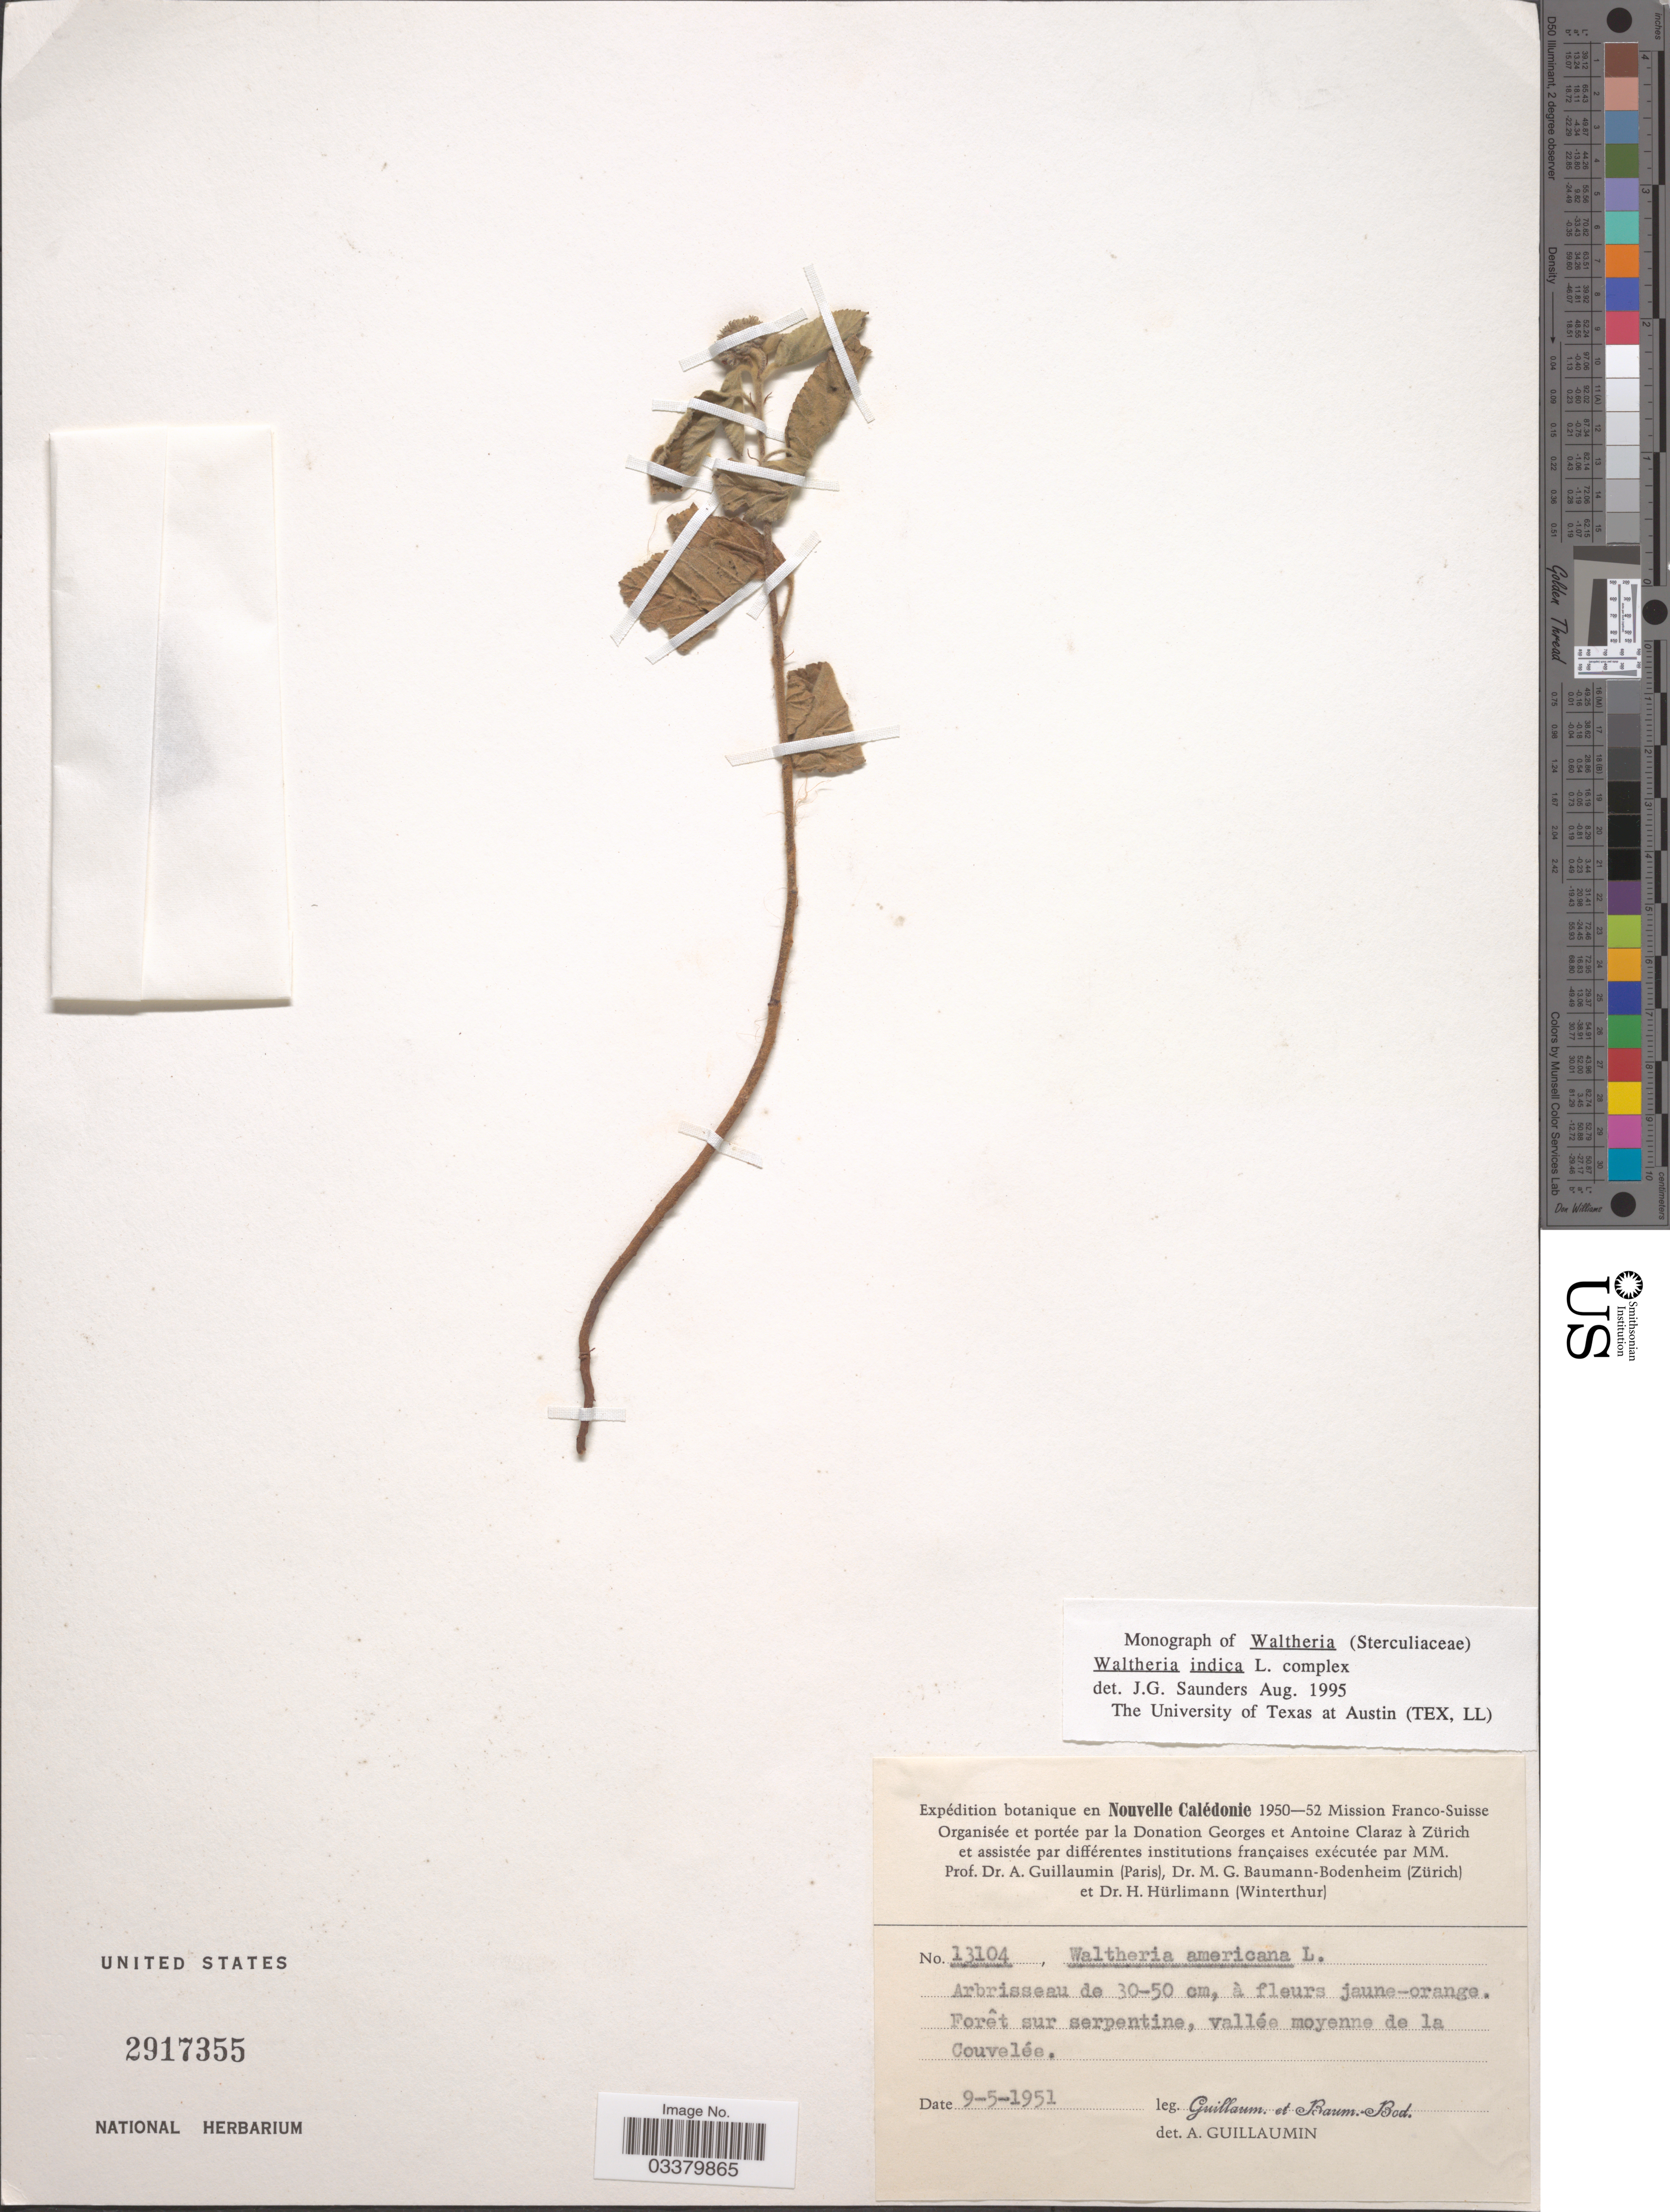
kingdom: Plantae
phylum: Tracheophyta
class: Magnoliopsida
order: Malvales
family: Malvaceae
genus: Waltheria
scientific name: Waltheria indica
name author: L.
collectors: A. Guillaumin & M. G. Baumann-Bodenheim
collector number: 13104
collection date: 1951-05-09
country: New Caledonia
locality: Nouvelle Calédonie. Forêt sur serpentine, vallée moyenne de la Couvelée.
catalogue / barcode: US 2917355